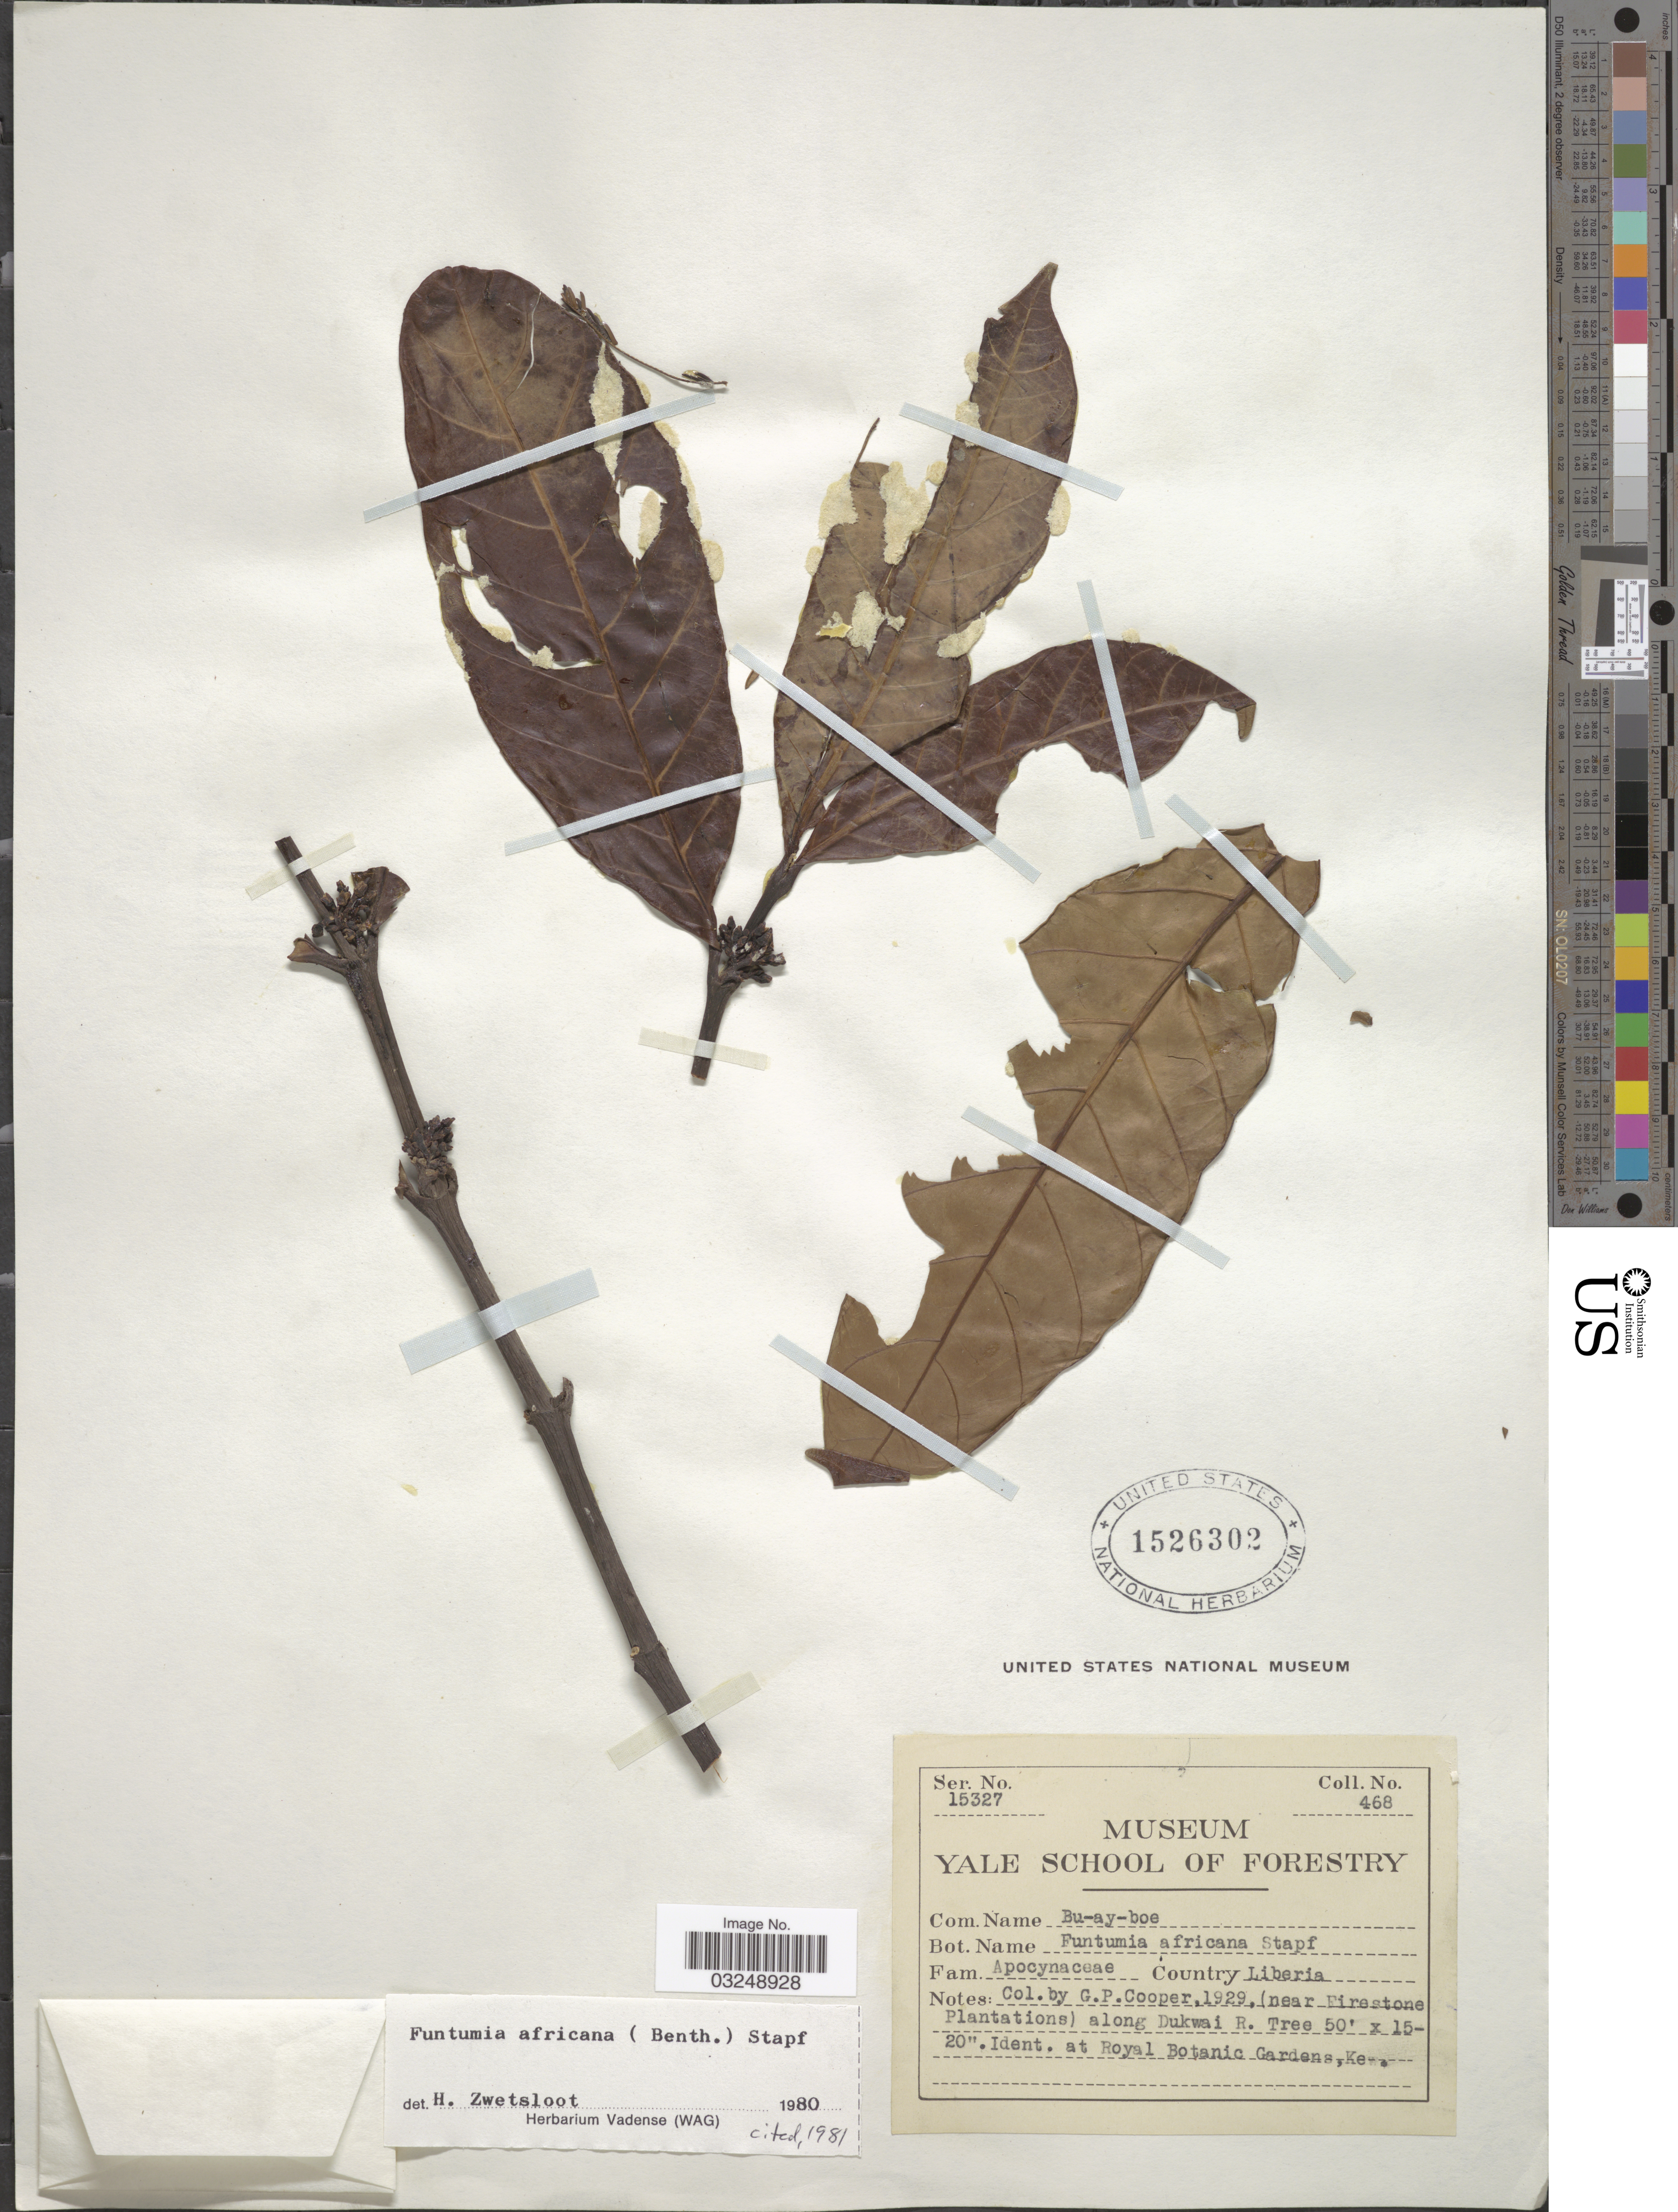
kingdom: Plantae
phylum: Tracheophyta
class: Magnoliopsida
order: Gentianales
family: Apocynaceae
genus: Funtumia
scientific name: Funtumia africana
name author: (Benth.) Stapf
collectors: G. Cooper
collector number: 468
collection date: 1929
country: Liberia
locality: (Near Firestone Plantations) along Dukwai R.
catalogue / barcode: US 1526302